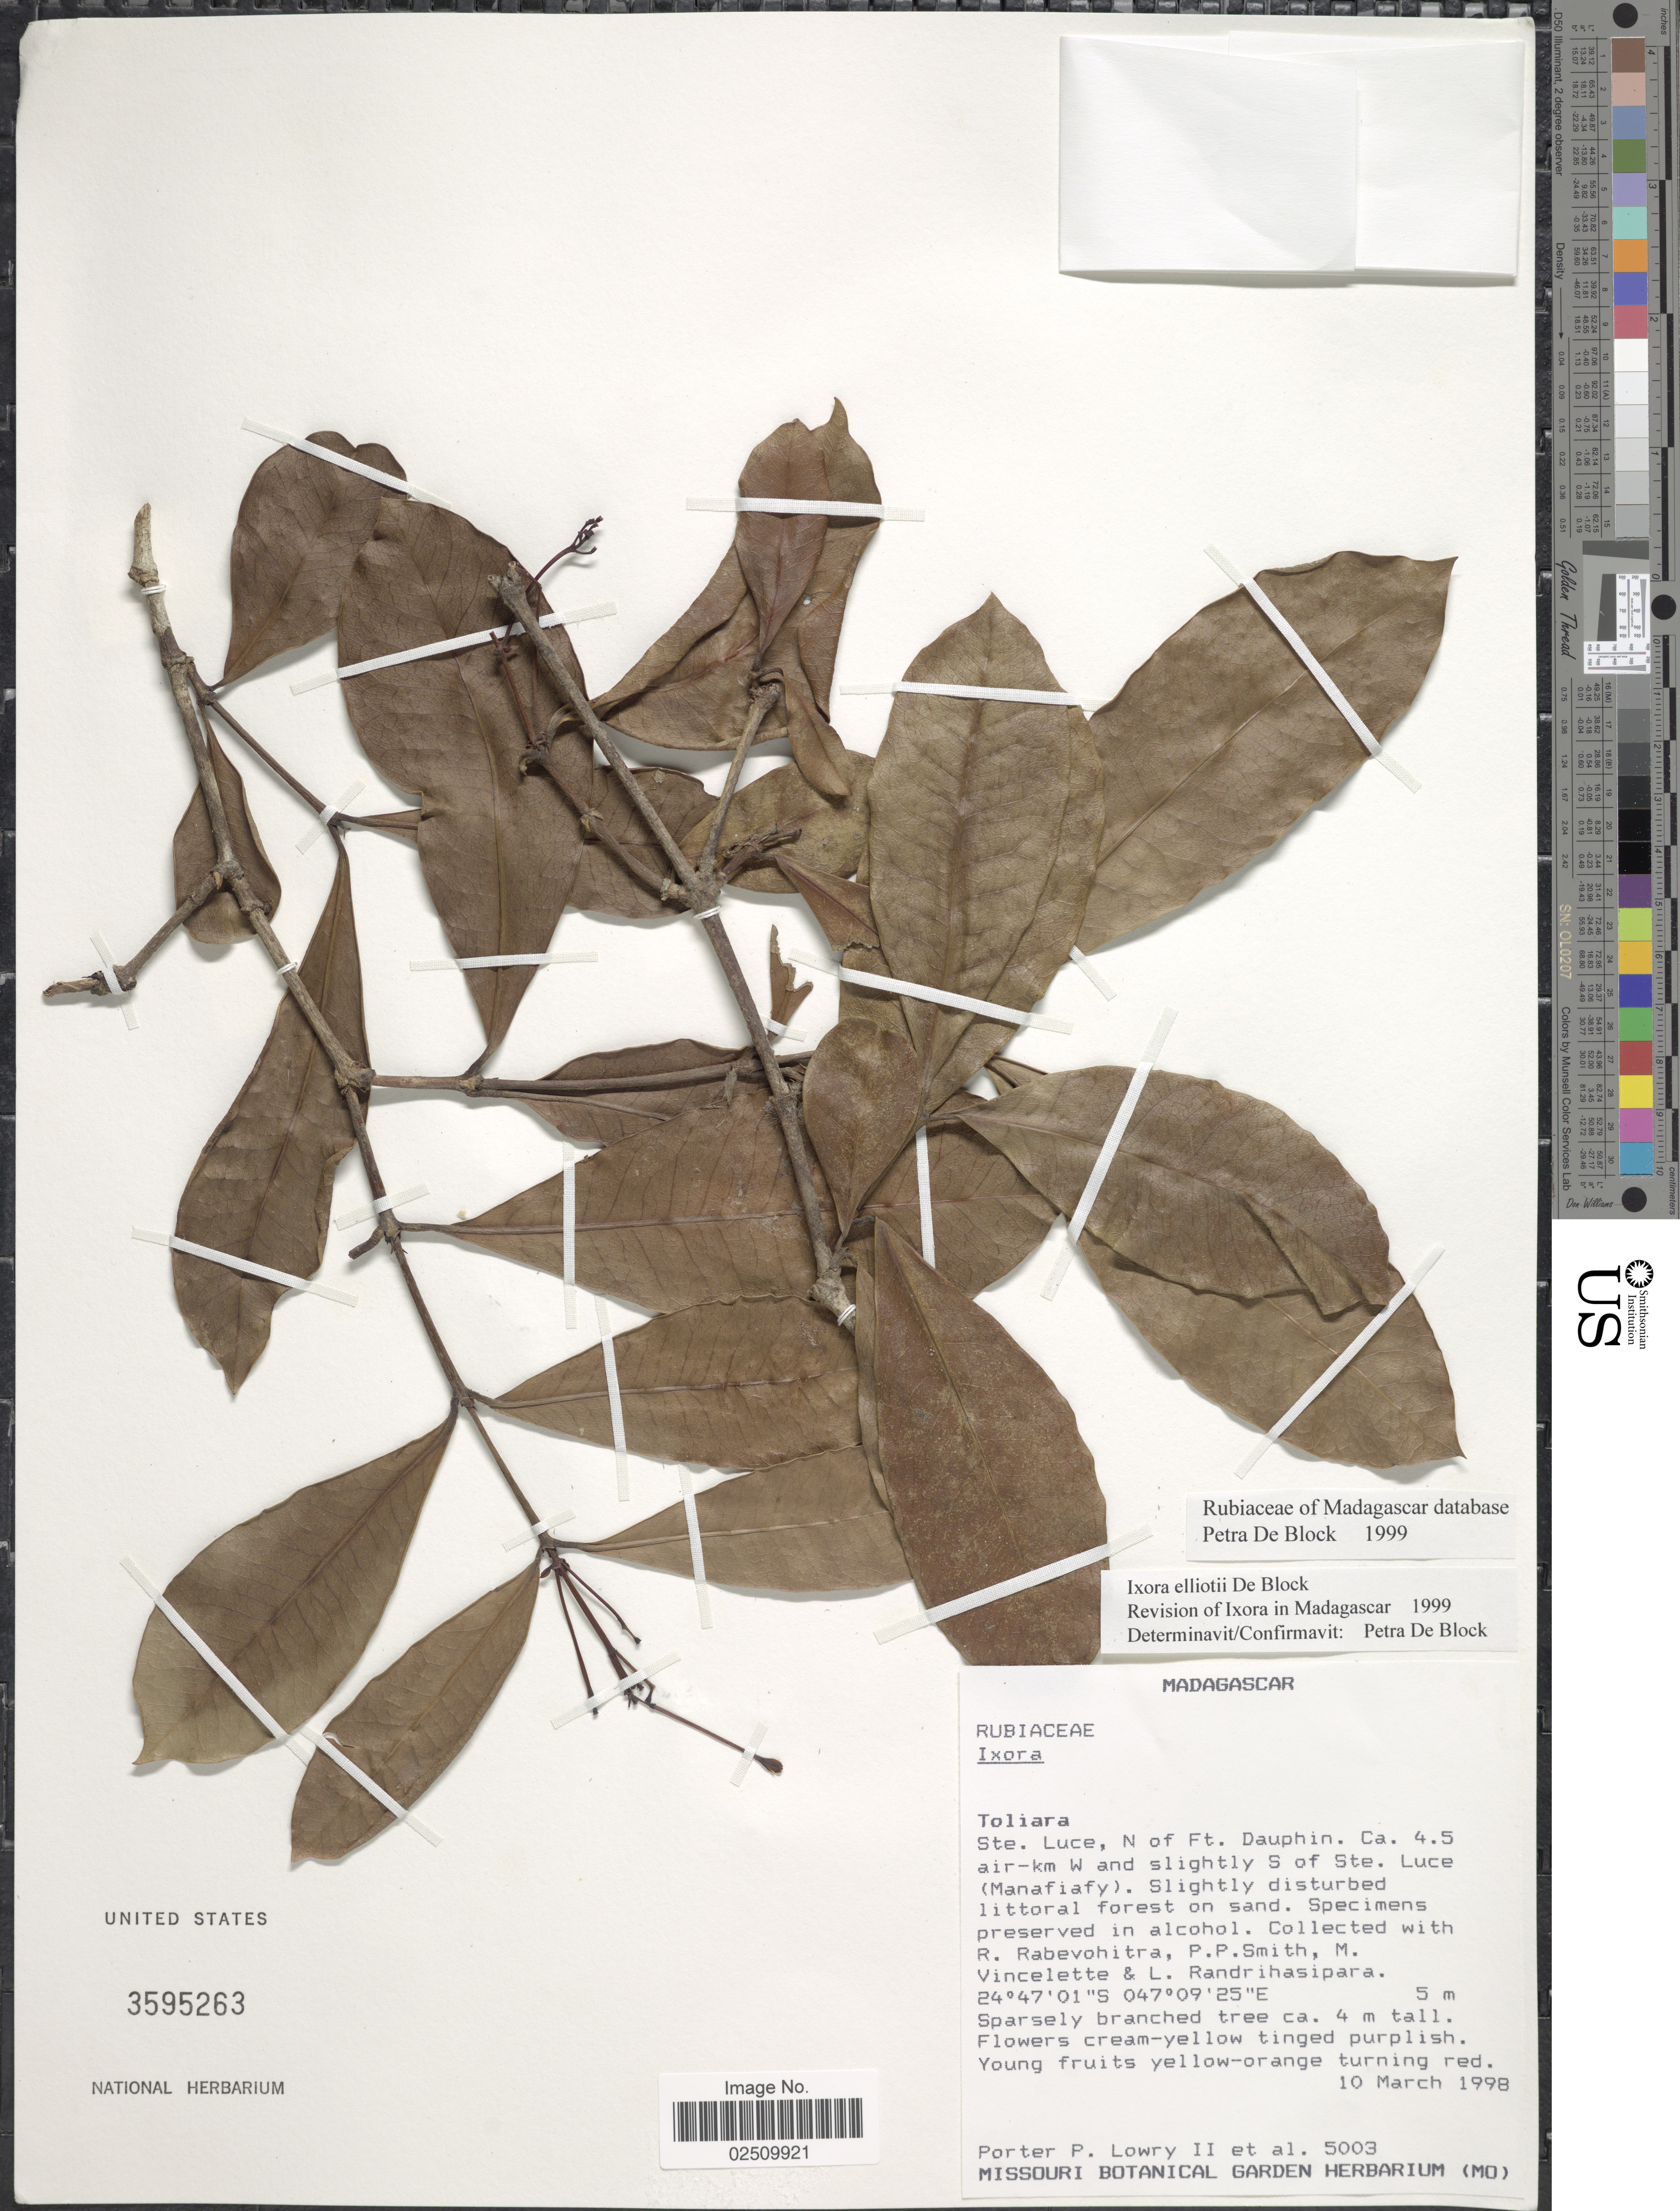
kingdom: Plantae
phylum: Tracheophyta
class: Magnoliopsida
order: Gentianales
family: Rubiaceae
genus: Ixora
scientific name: Ixora elliotii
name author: Drake ex De Block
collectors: P. P. Lowry, R. Rabevohitra, P. Smith, M. Vincelette & L. Randrihasipara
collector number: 5003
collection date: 1998-03-10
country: Madagascar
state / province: Anosy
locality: Ste. Luce, N of Ft. Dauphin. Ca. 4.5 air-km W and slightly S of Ste. Luce (Manafiafy).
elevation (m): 5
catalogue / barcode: US 3595263